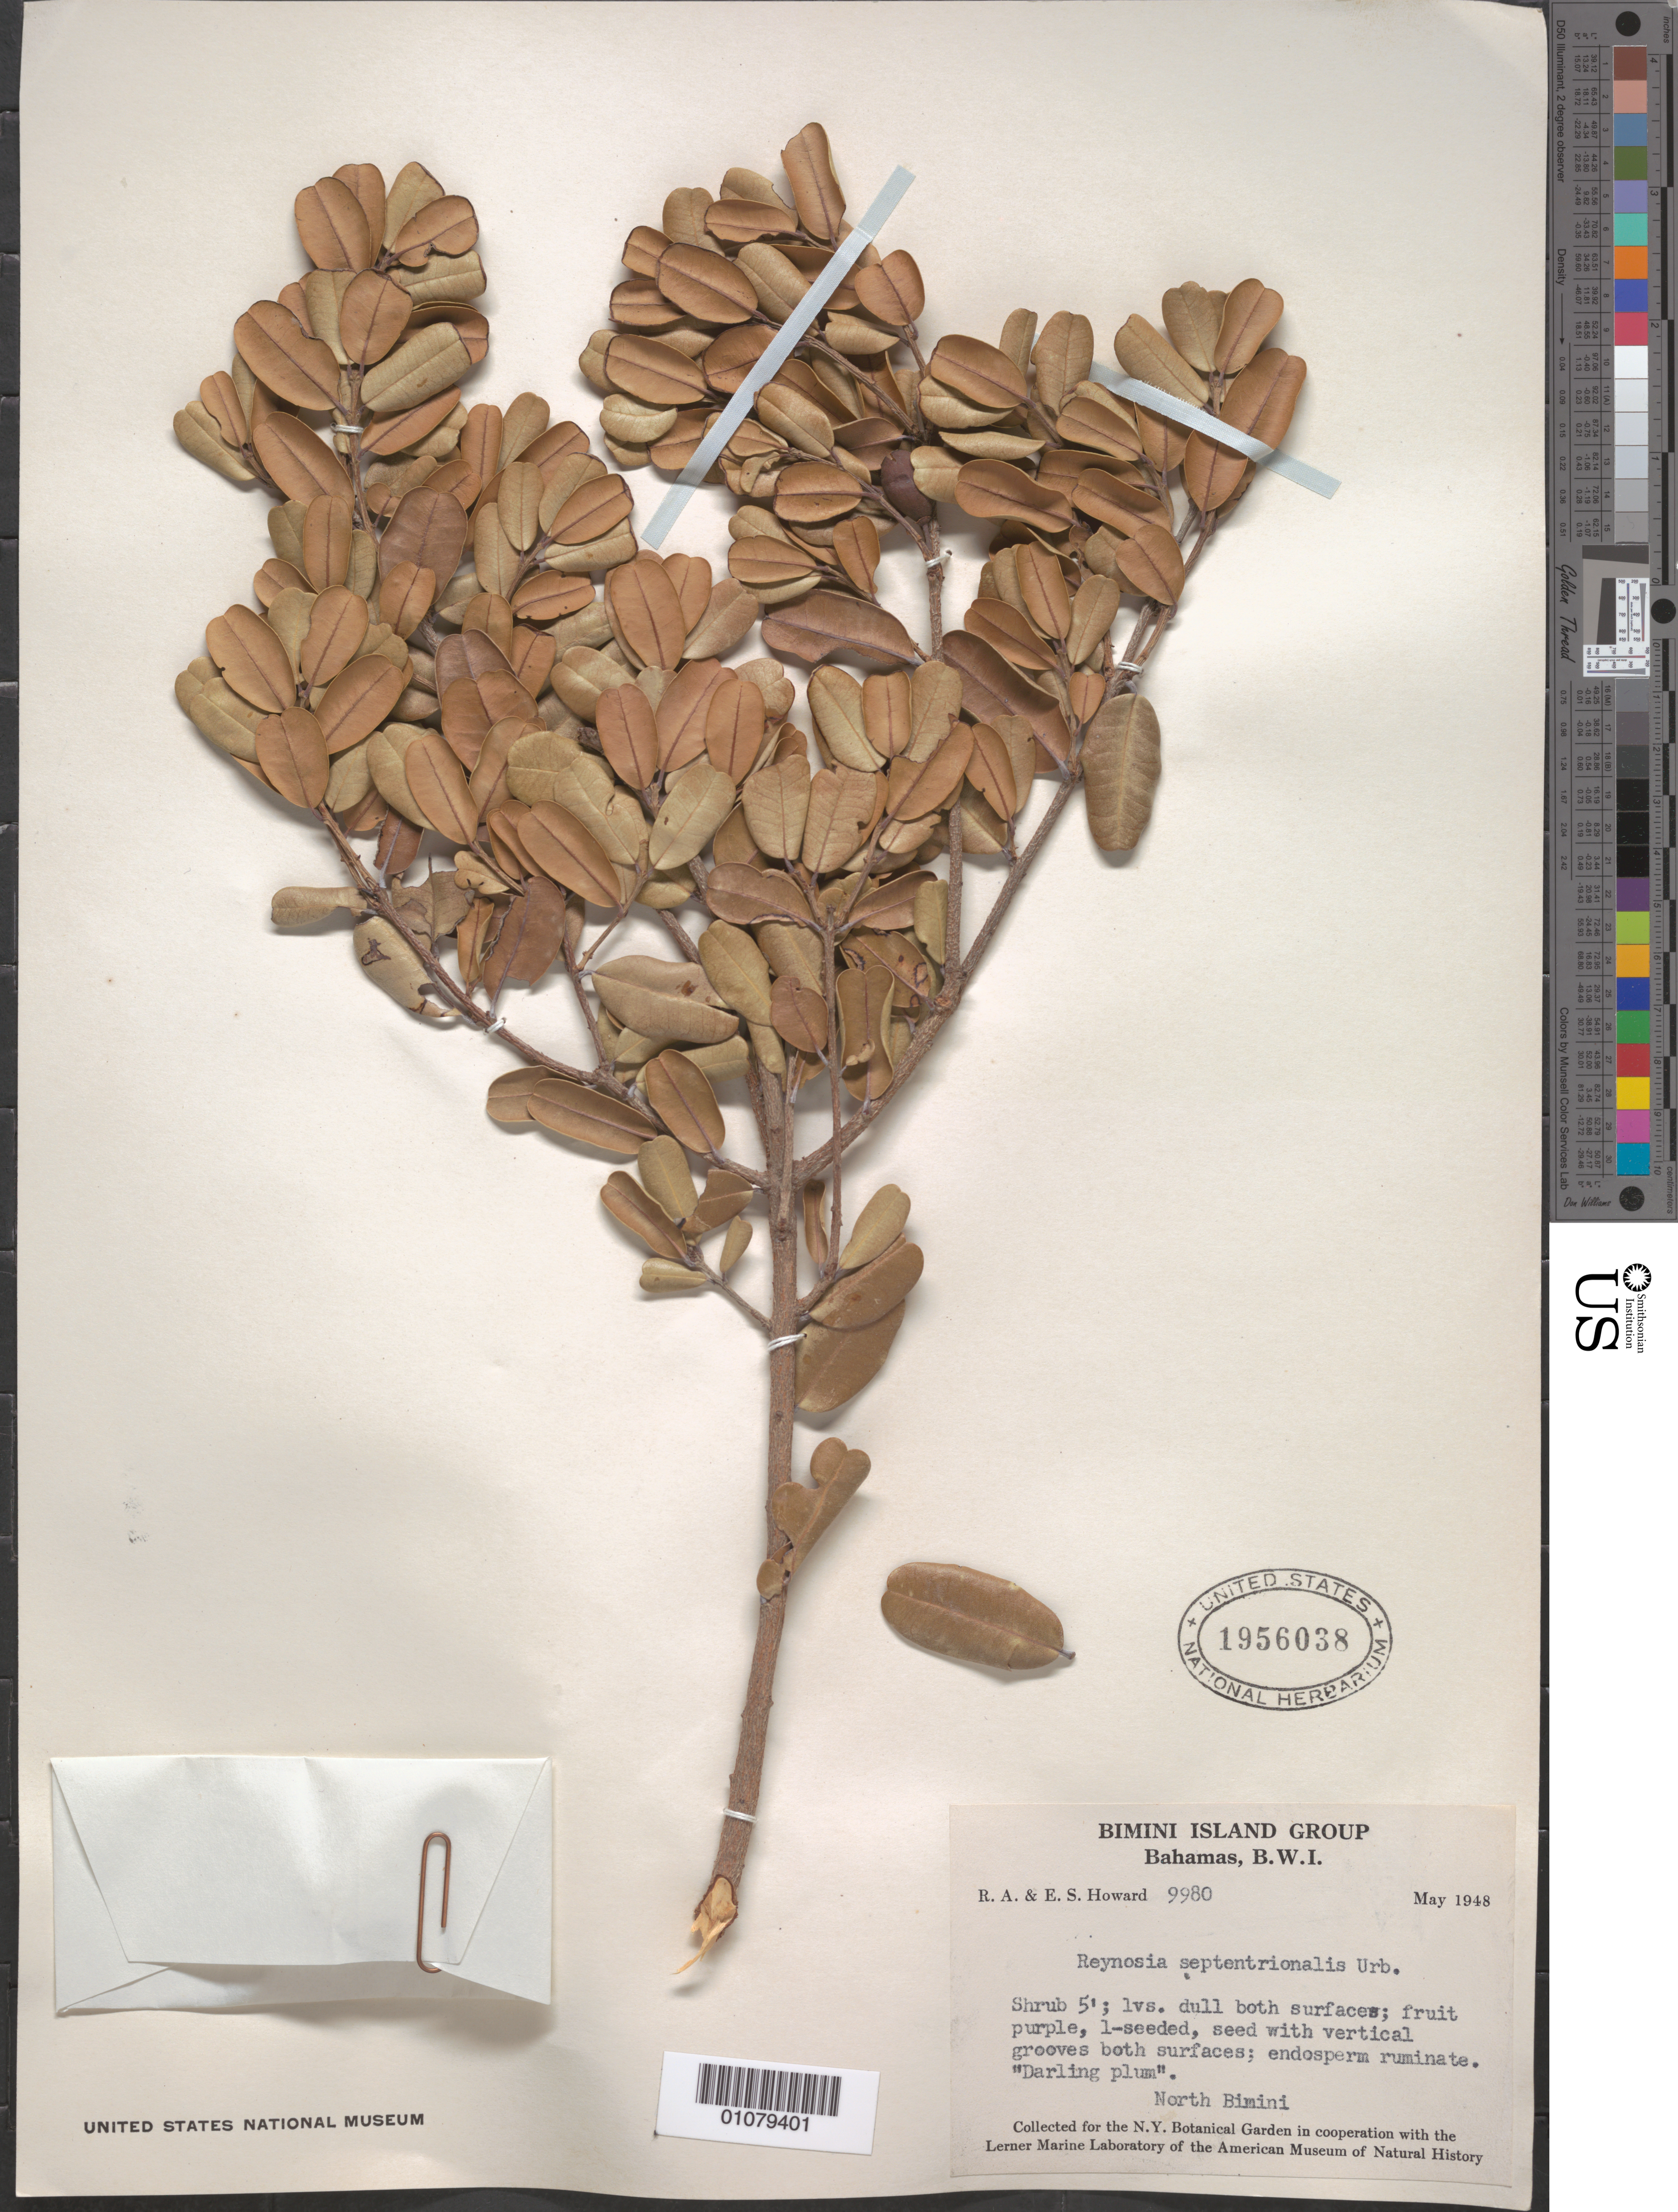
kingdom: Plantae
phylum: Tracheophyta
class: Magnoliopsida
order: Rosales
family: Rhamnaceae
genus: Reynosia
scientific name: Reynosia septentrionalis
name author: Urb.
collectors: R. A. Howard & E. S. Howard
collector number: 9980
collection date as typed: May 1948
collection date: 1948-05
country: Bahamas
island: Bimini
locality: North Bimini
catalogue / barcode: US 1956038